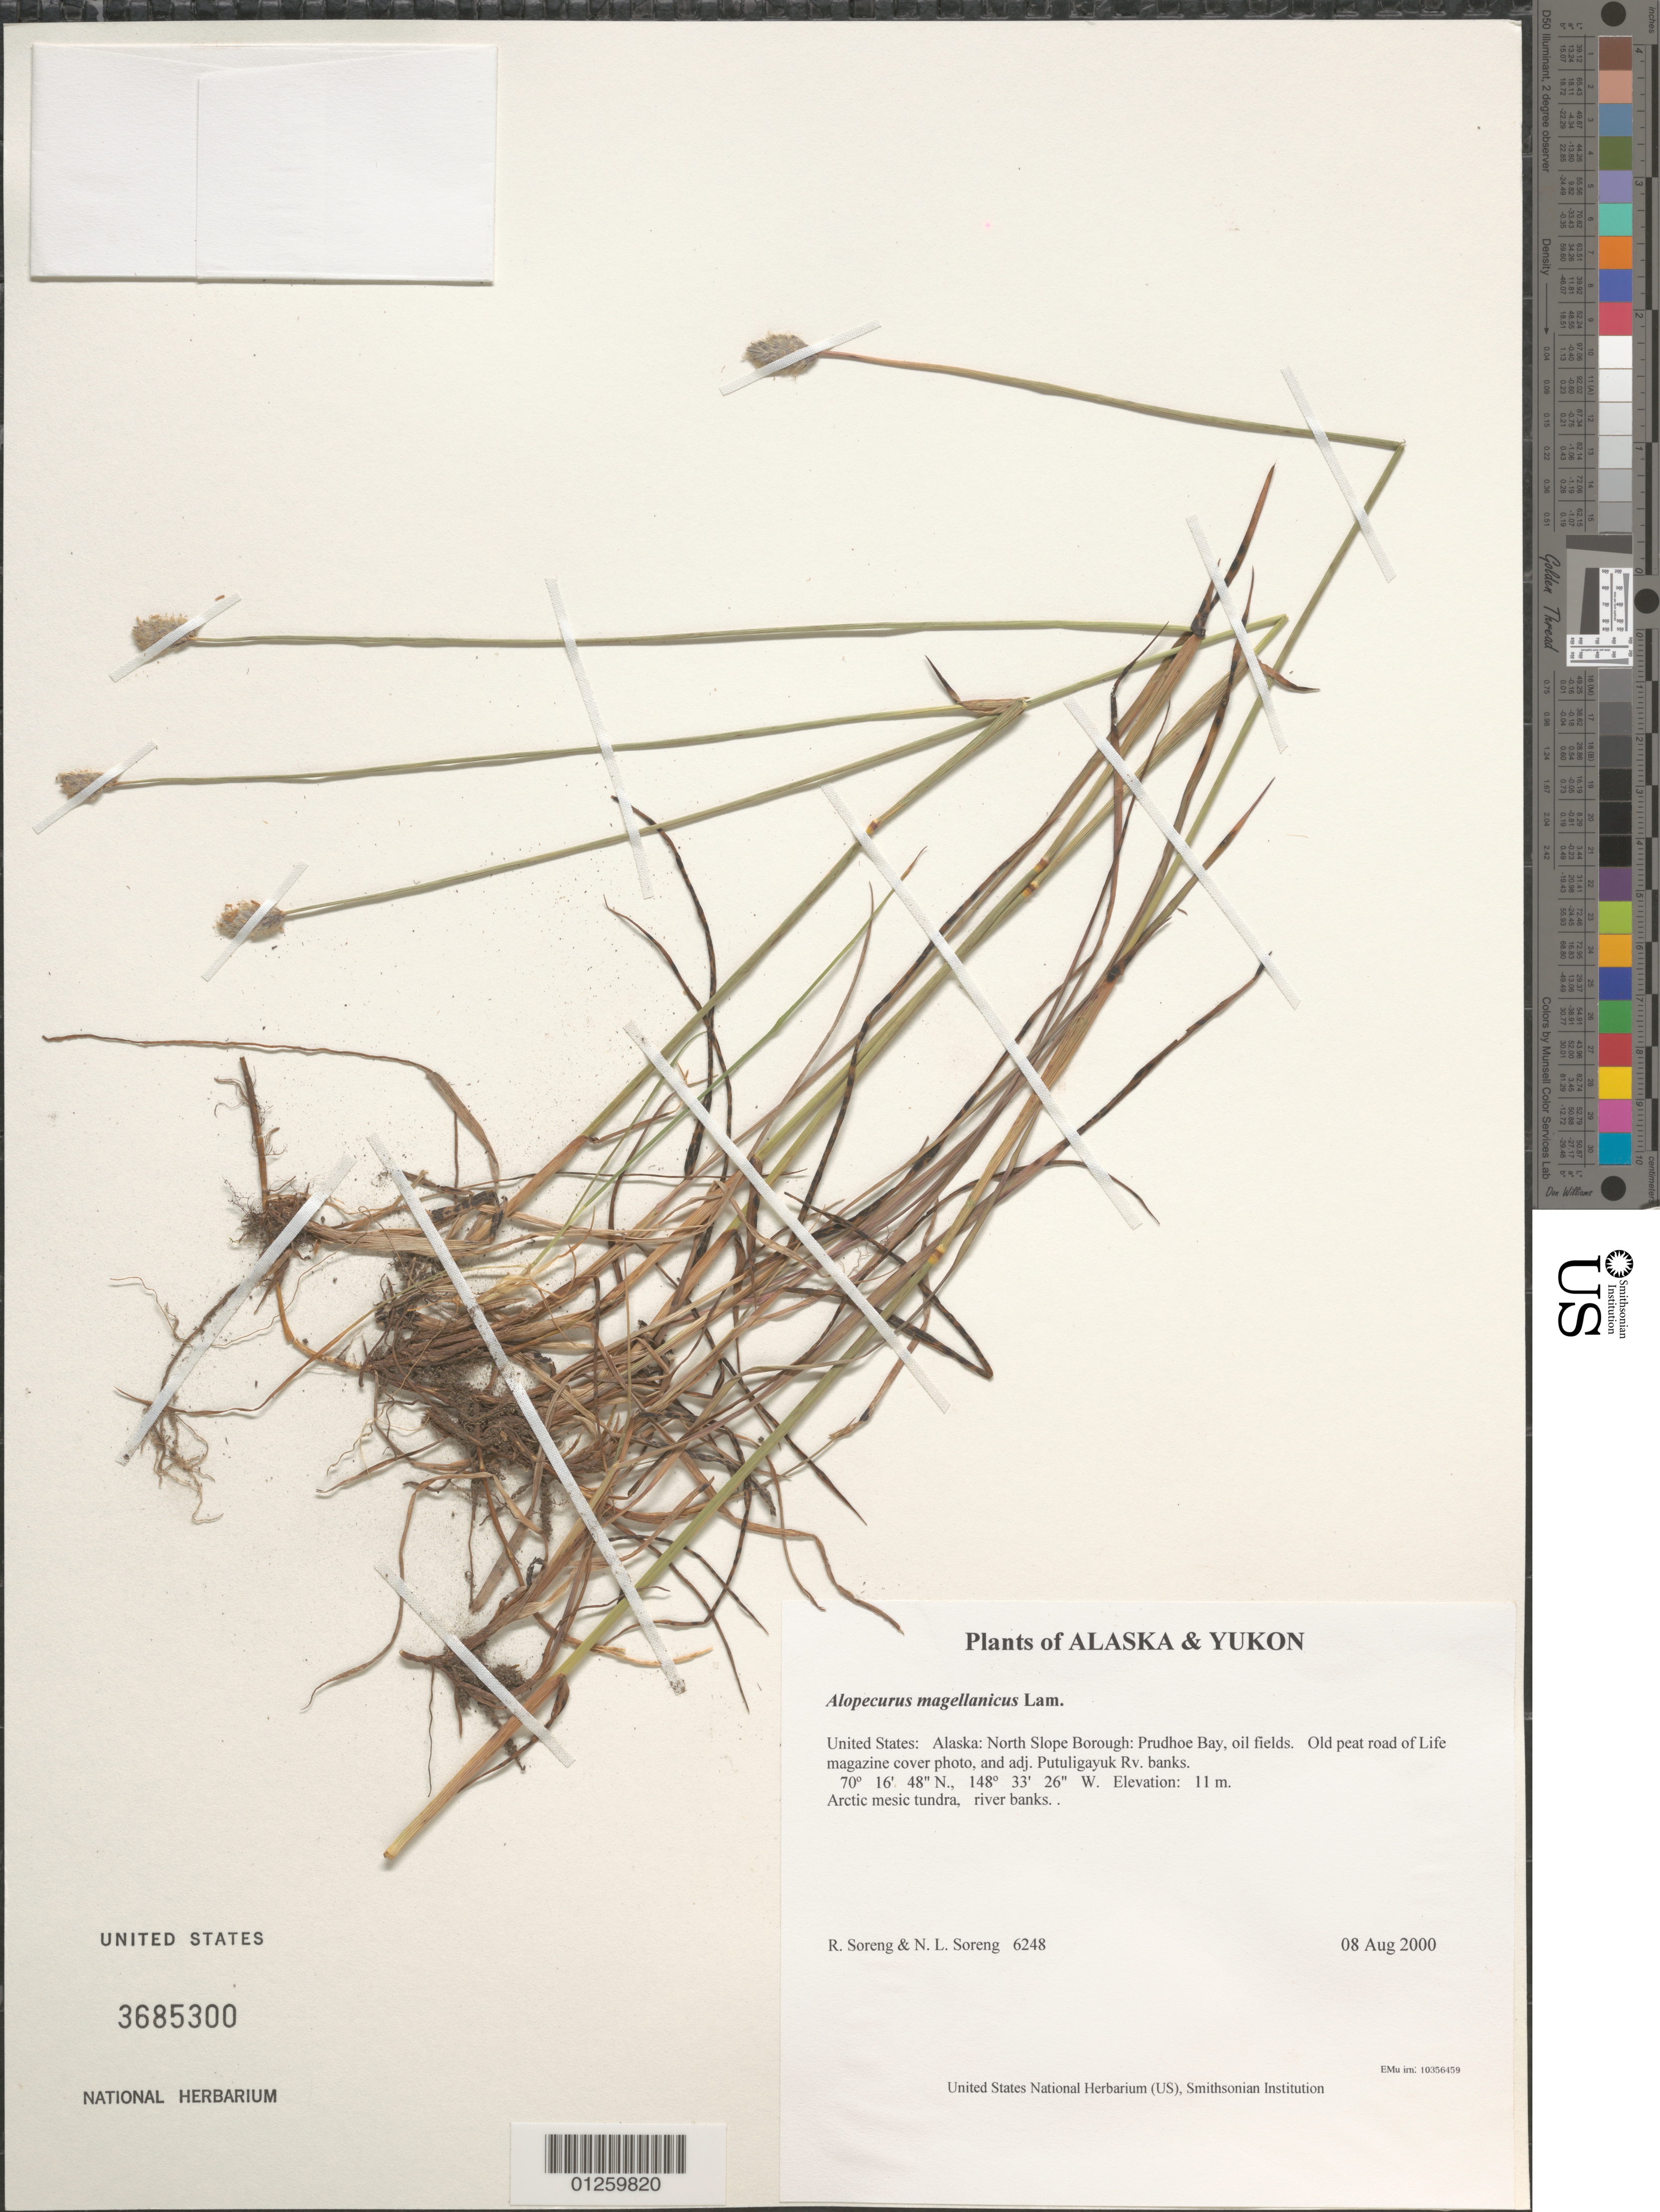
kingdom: Plantae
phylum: Tracheophyta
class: Liliopsida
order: Poales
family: Poaceae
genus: Alopecurus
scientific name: Alopecurus magellanicus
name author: Lam.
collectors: R. J. Soreng & N. L. Soreng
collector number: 6248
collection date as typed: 08 Aug 2000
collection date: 2000-08-08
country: United States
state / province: Alaska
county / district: North Slope Borough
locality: Prudhoe Bay, oil fields. Old peat road of Life magazine cover photo, and adj. Putuligayuk Rv. banks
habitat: Arctic mesic tundra, river banks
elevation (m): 11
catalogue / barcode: US 3685300